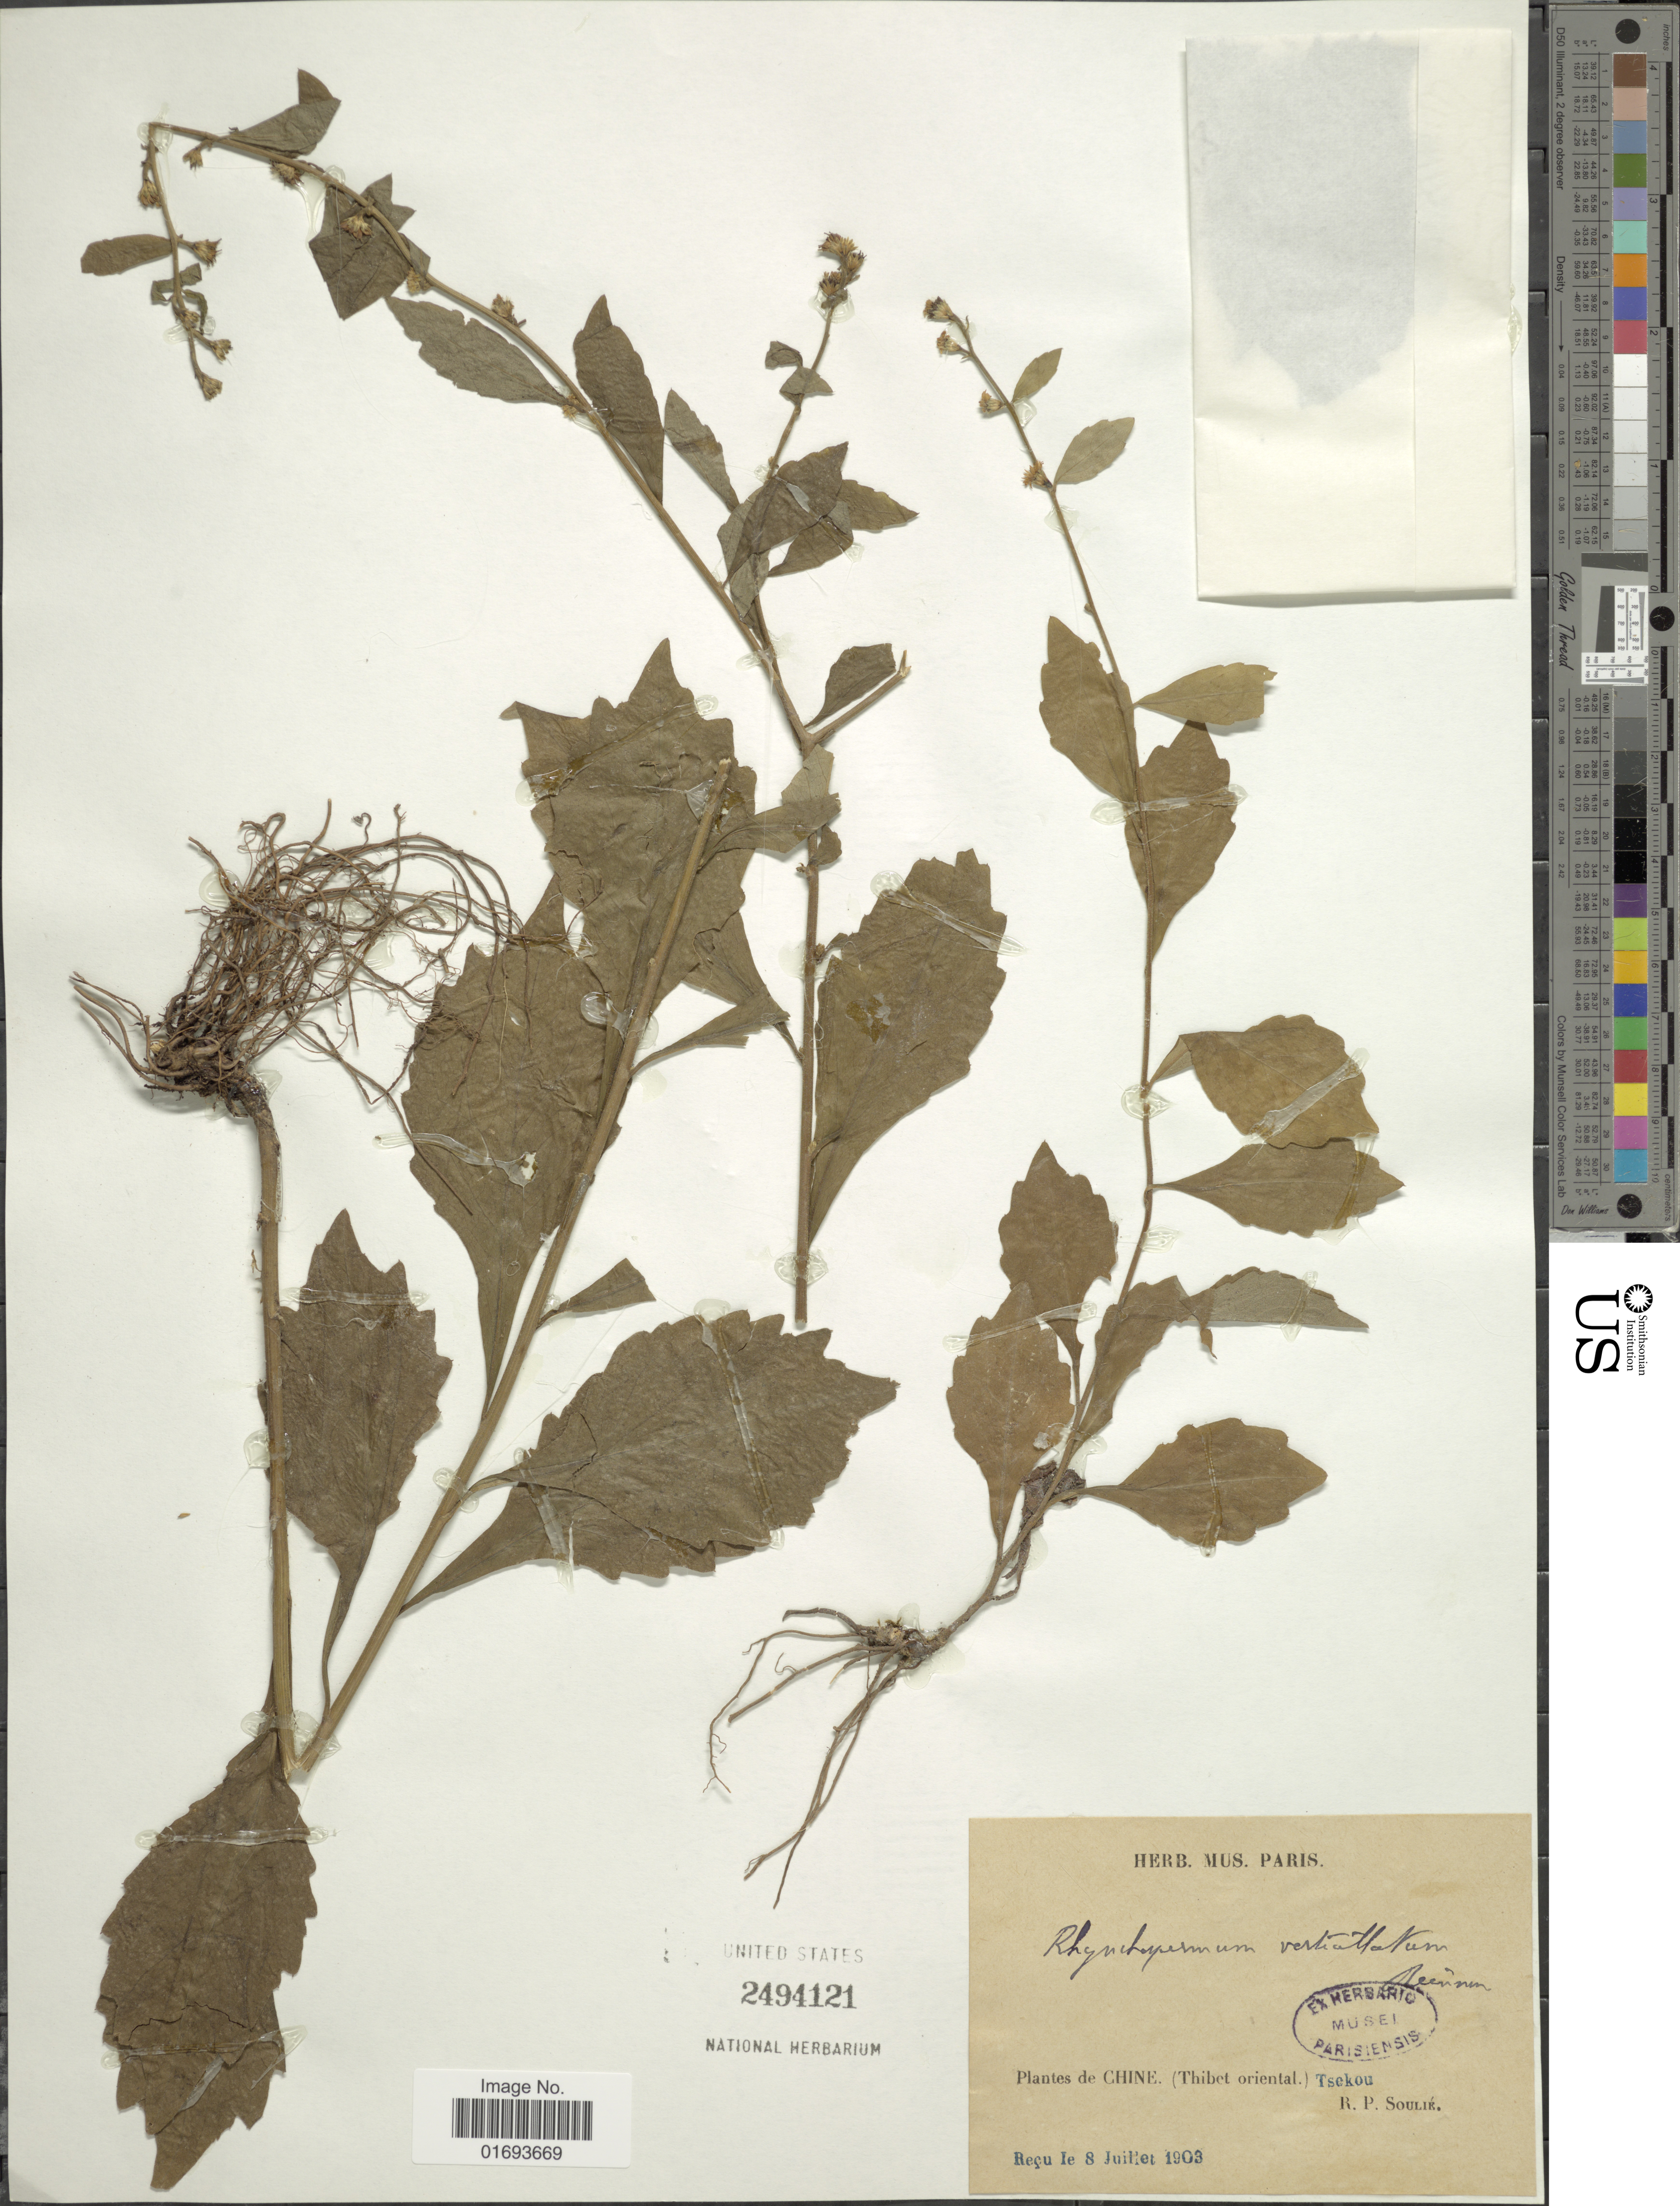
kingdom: Plantae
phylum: Tracheophyta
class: Magnoliopsida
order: Asterales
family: Asteraceae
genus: Rhynchospermum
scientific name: Rhynchospermum verticillatum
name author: Reinw.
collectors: R. Soulié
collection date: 1903-07-08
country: China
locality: Chine. (Thibet oriental.) Tsekou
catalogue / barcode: US 2494121